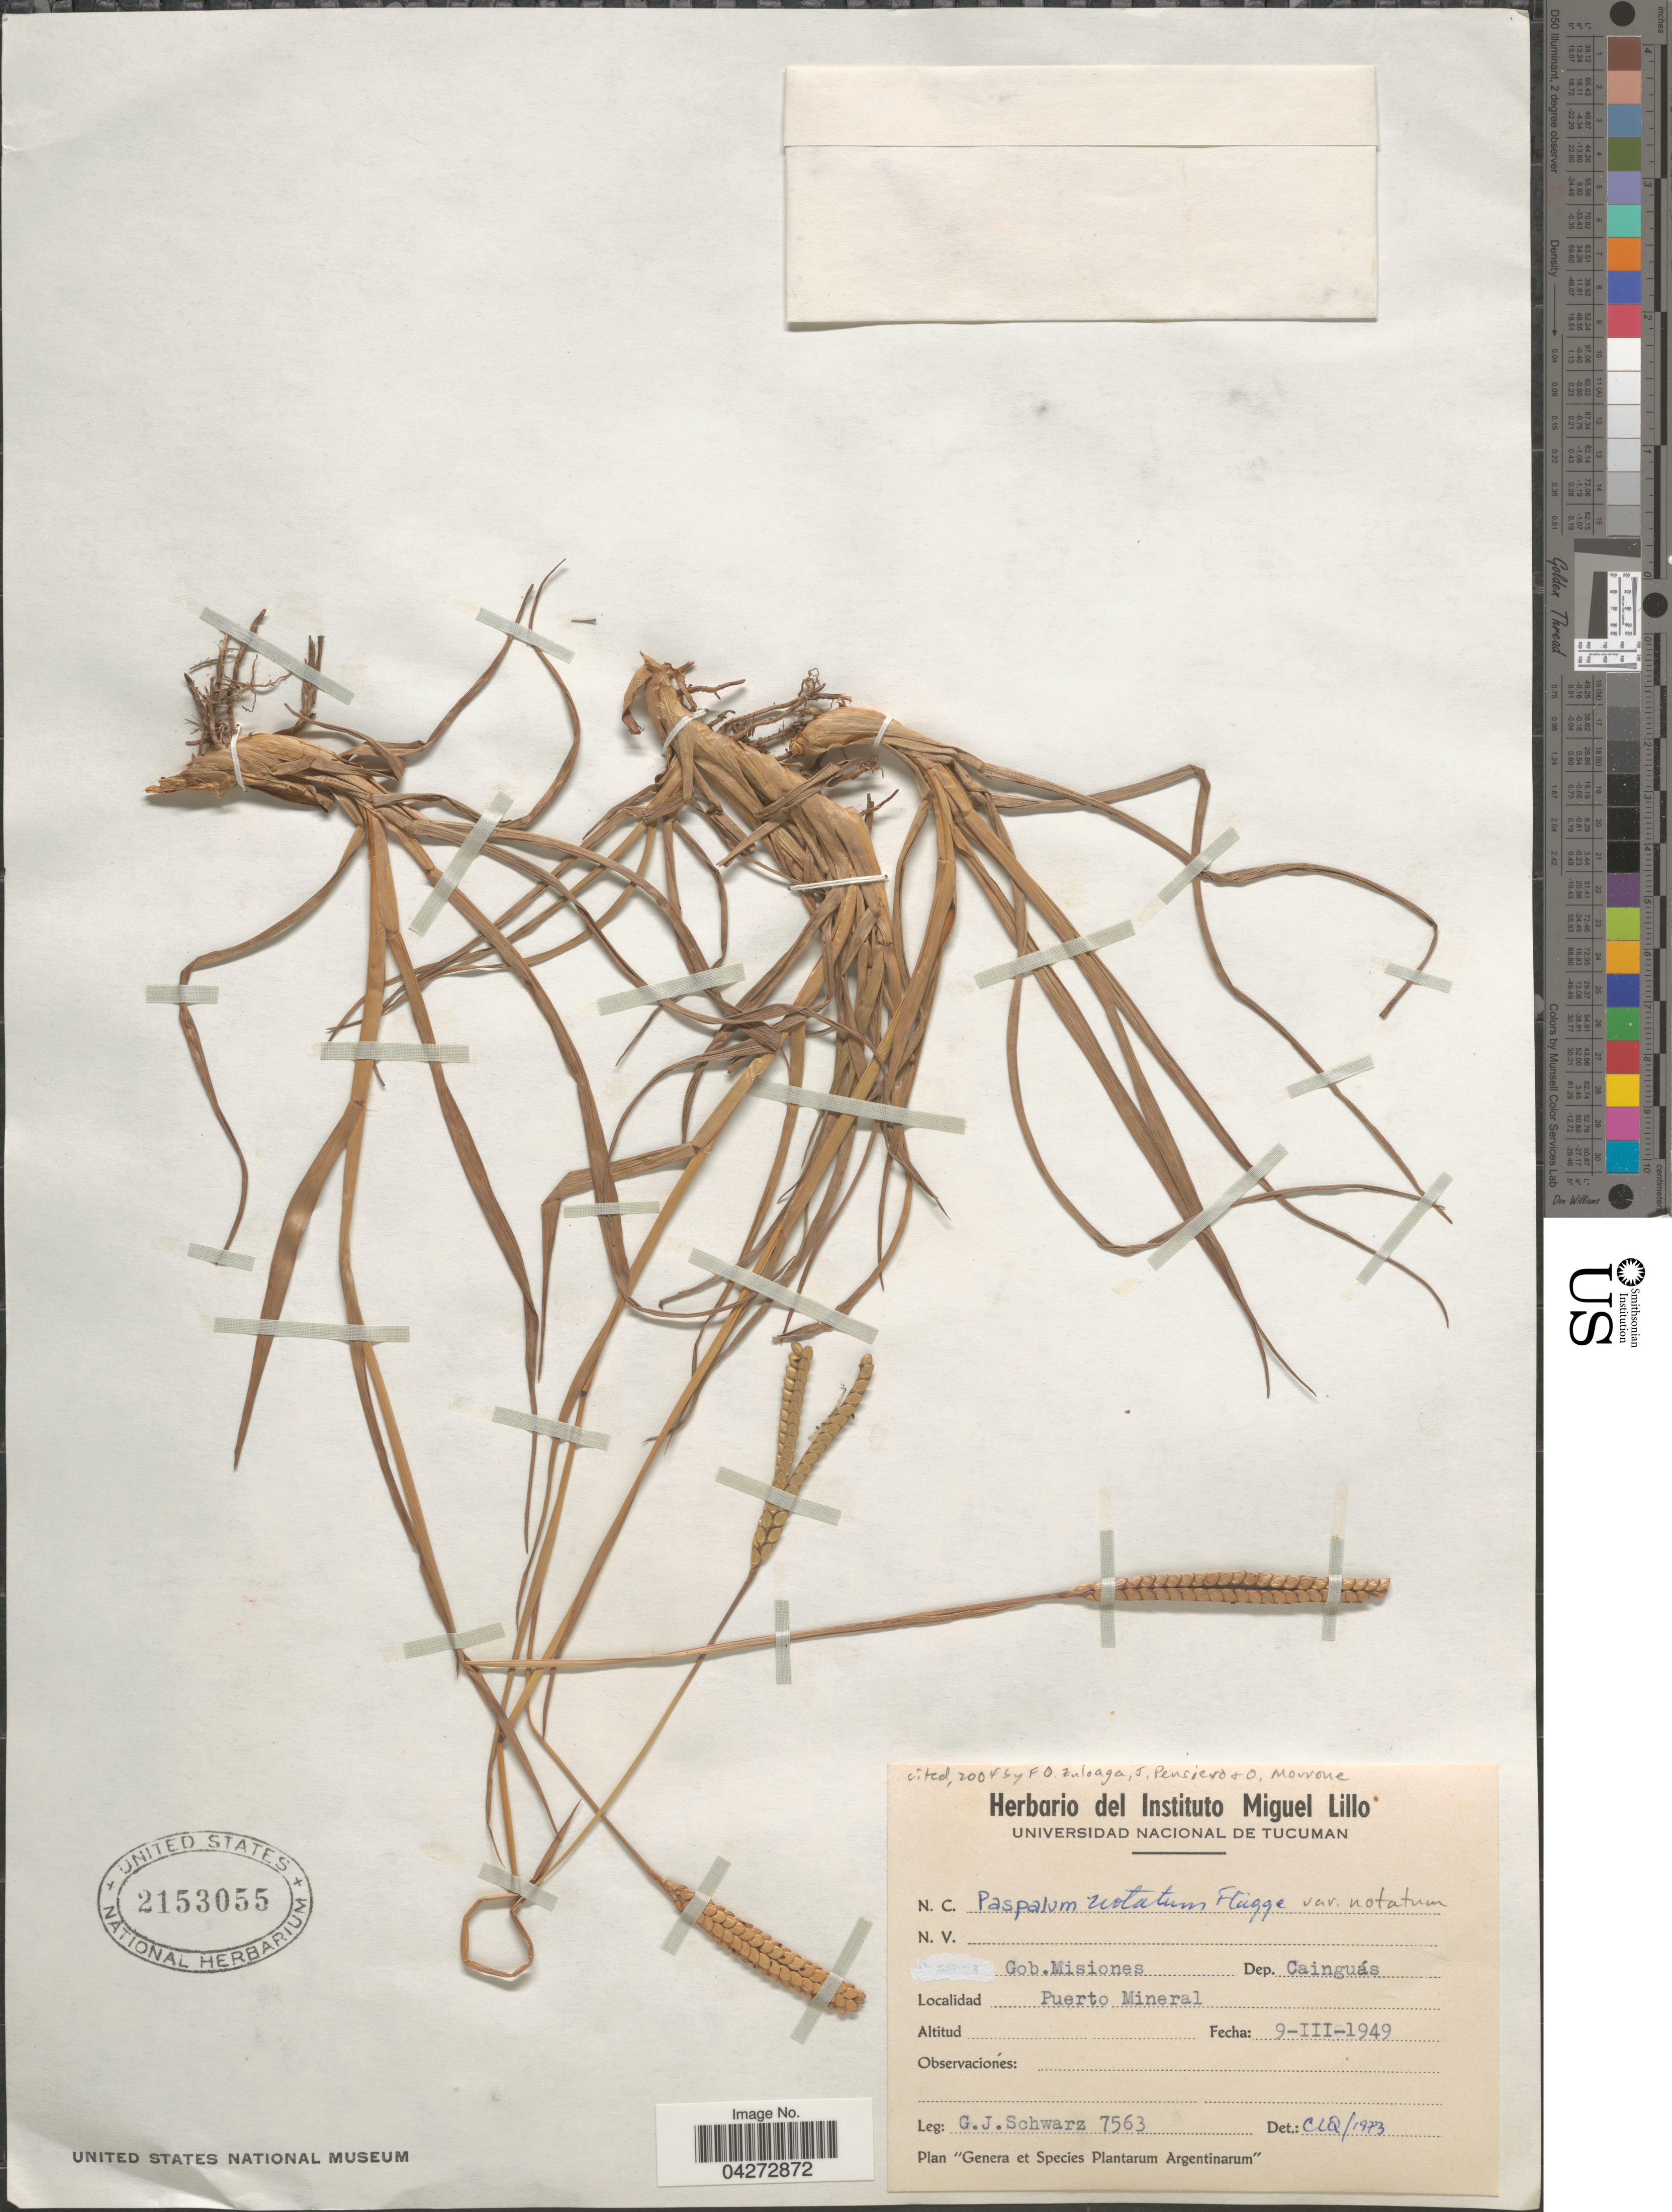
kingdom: Plantae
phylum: Tracheophyta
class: Liliopsida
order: Poales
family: Poaceae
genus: Paspalum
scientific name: Paspalum notatum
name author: Flüggé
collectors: G. J. Schwarz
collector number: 7563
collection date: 1949-03-09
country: Argentina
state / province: Misiones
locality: Gob. Misiones Dep. Cainguás. Puerto Mineral.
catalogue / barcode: US 2153055